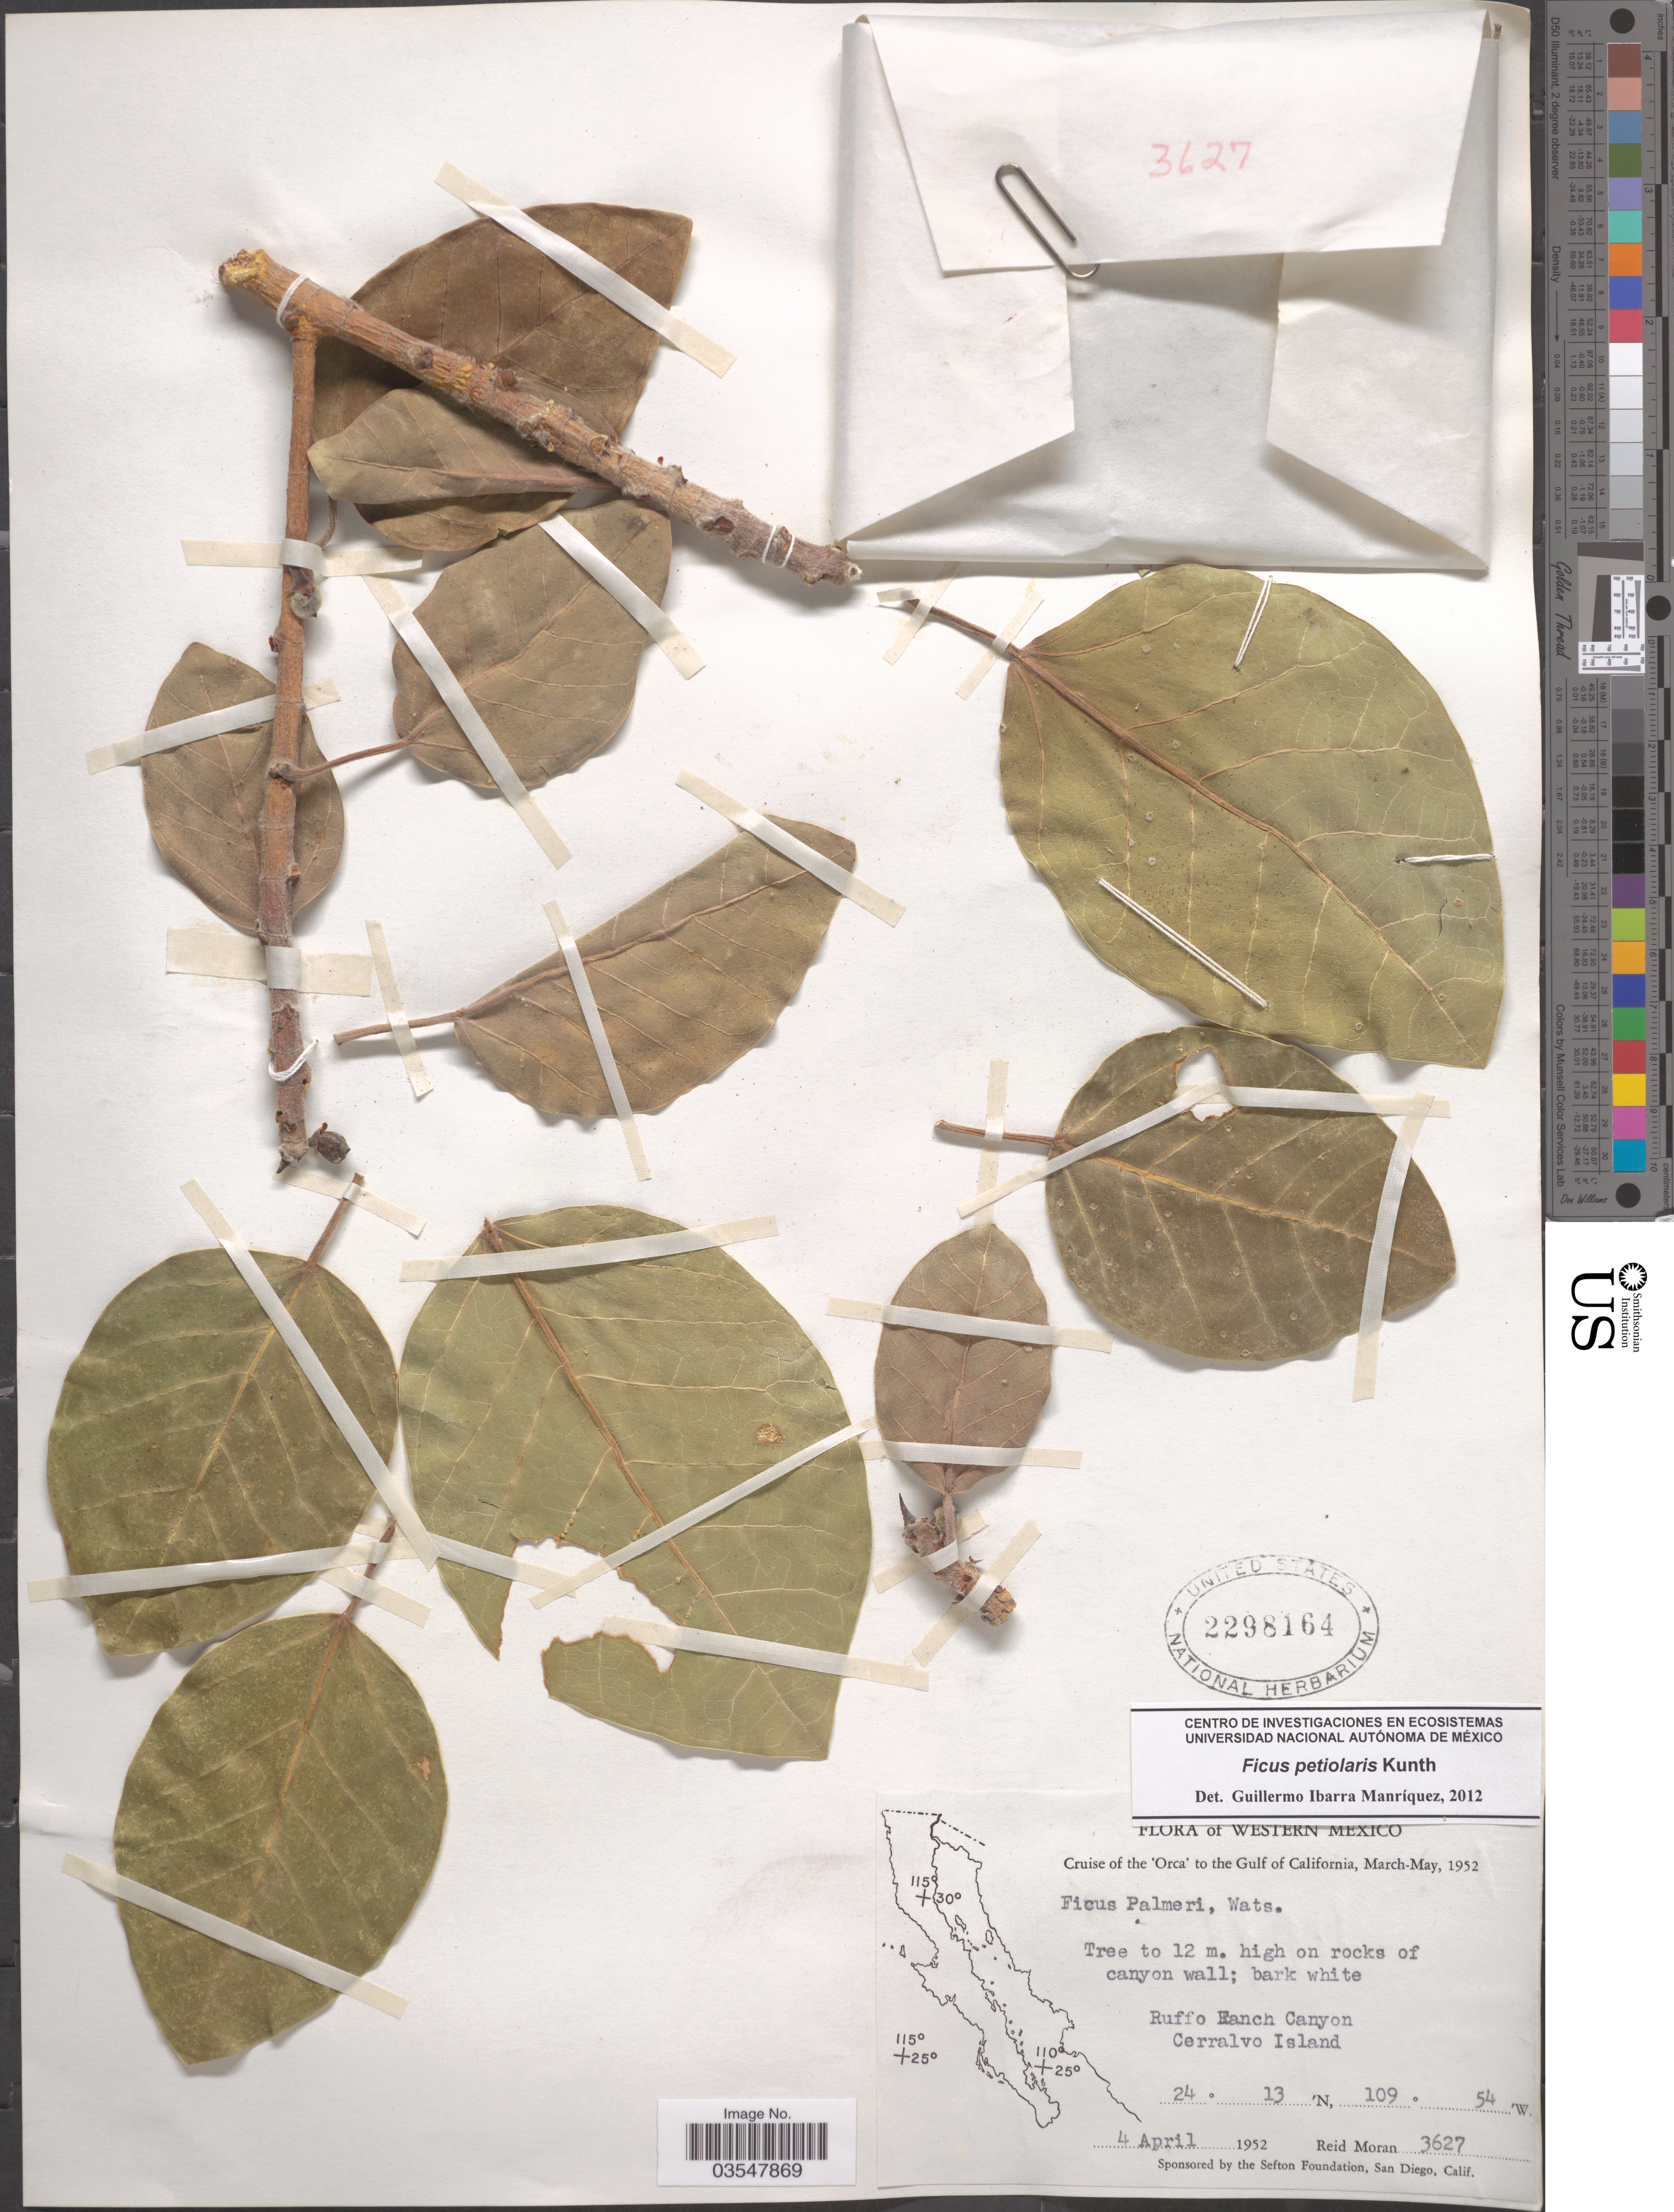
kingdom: Plantae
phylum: Tracheophyta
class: Magnoliopsida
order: Rosales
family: Moraceae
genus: Ficus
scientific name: Ficus petiolaris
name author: Kunth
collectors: R. Moran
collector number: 3627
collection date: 1952-04-04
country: Mexico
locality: Western Mexico. The Gulf of California. [unsure placement] Ruffo Ranch Canyon. Cerralvo Island.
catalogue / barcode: US 2298164